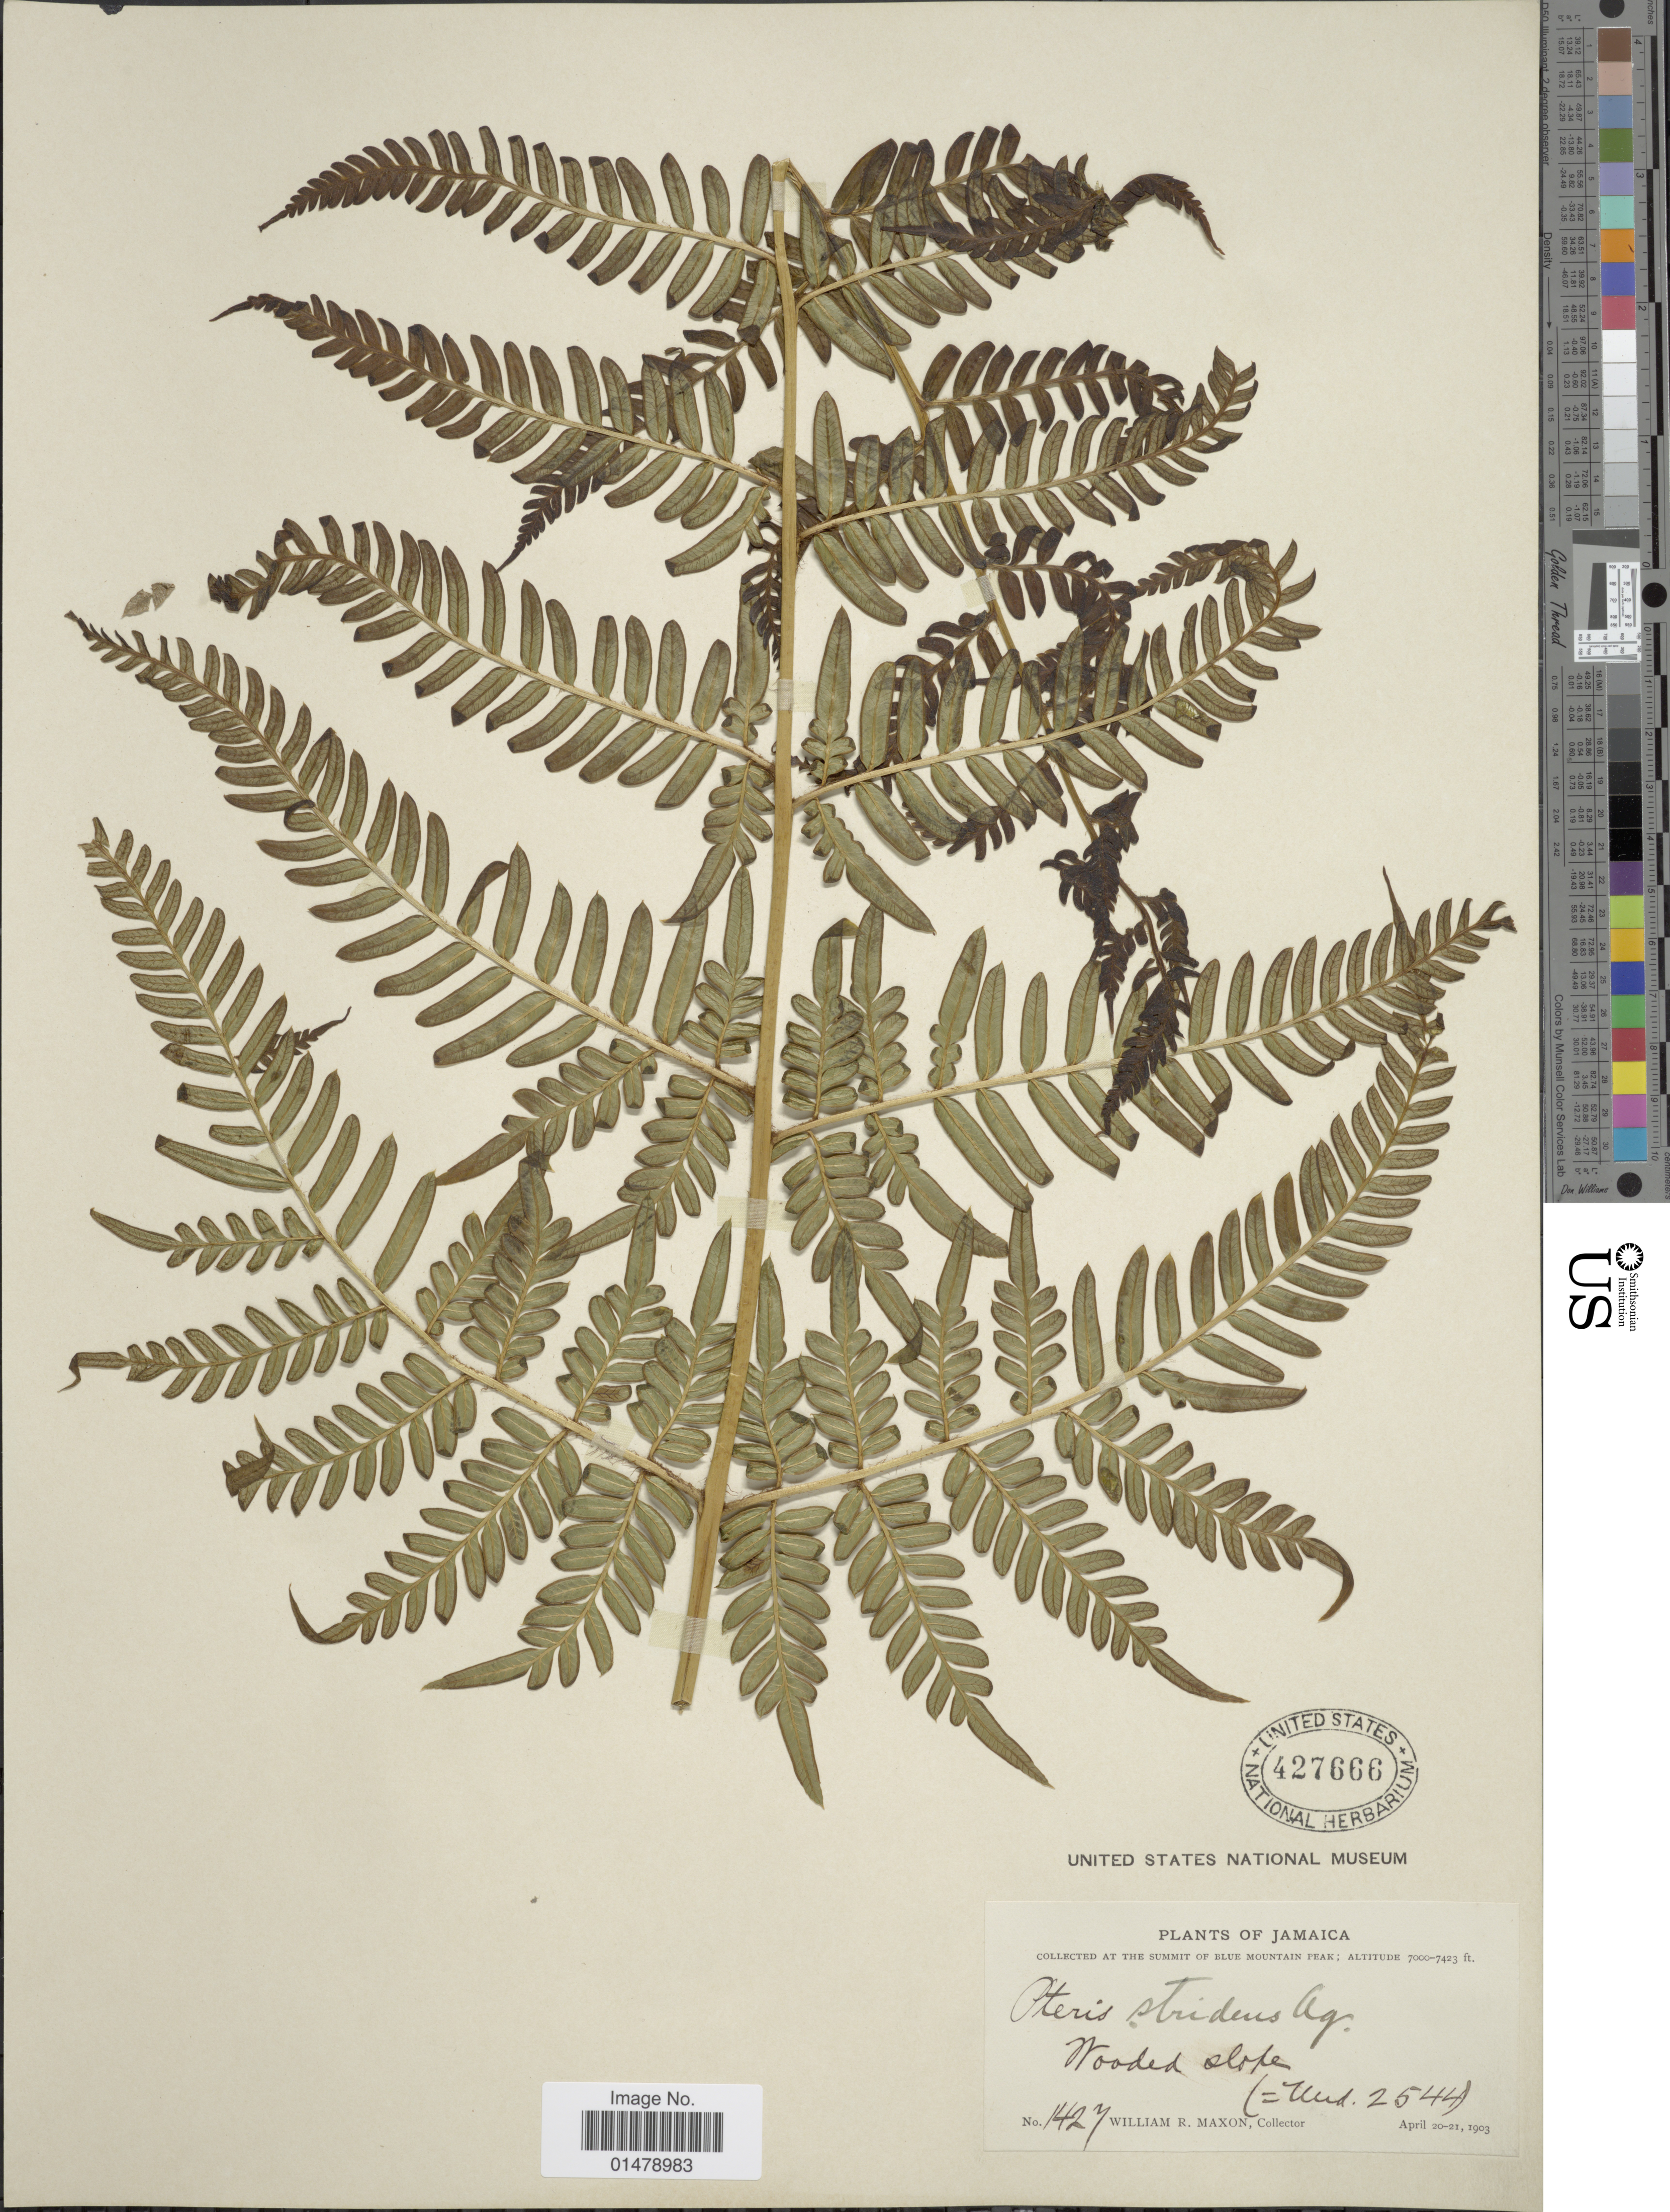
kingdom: Plantae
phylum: Tracheophyta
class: Polypodiopsida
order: Polypodiales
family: Pteridaceae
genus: Pteris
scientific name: Pteris stridens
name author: J. Agardh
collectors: W. R. Maxon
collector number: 1427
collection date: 1903-04-20/1903-04-21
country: Jamaica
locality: At the summit of Blue Mountain Peak.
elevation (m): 2134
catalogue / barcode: US 427666